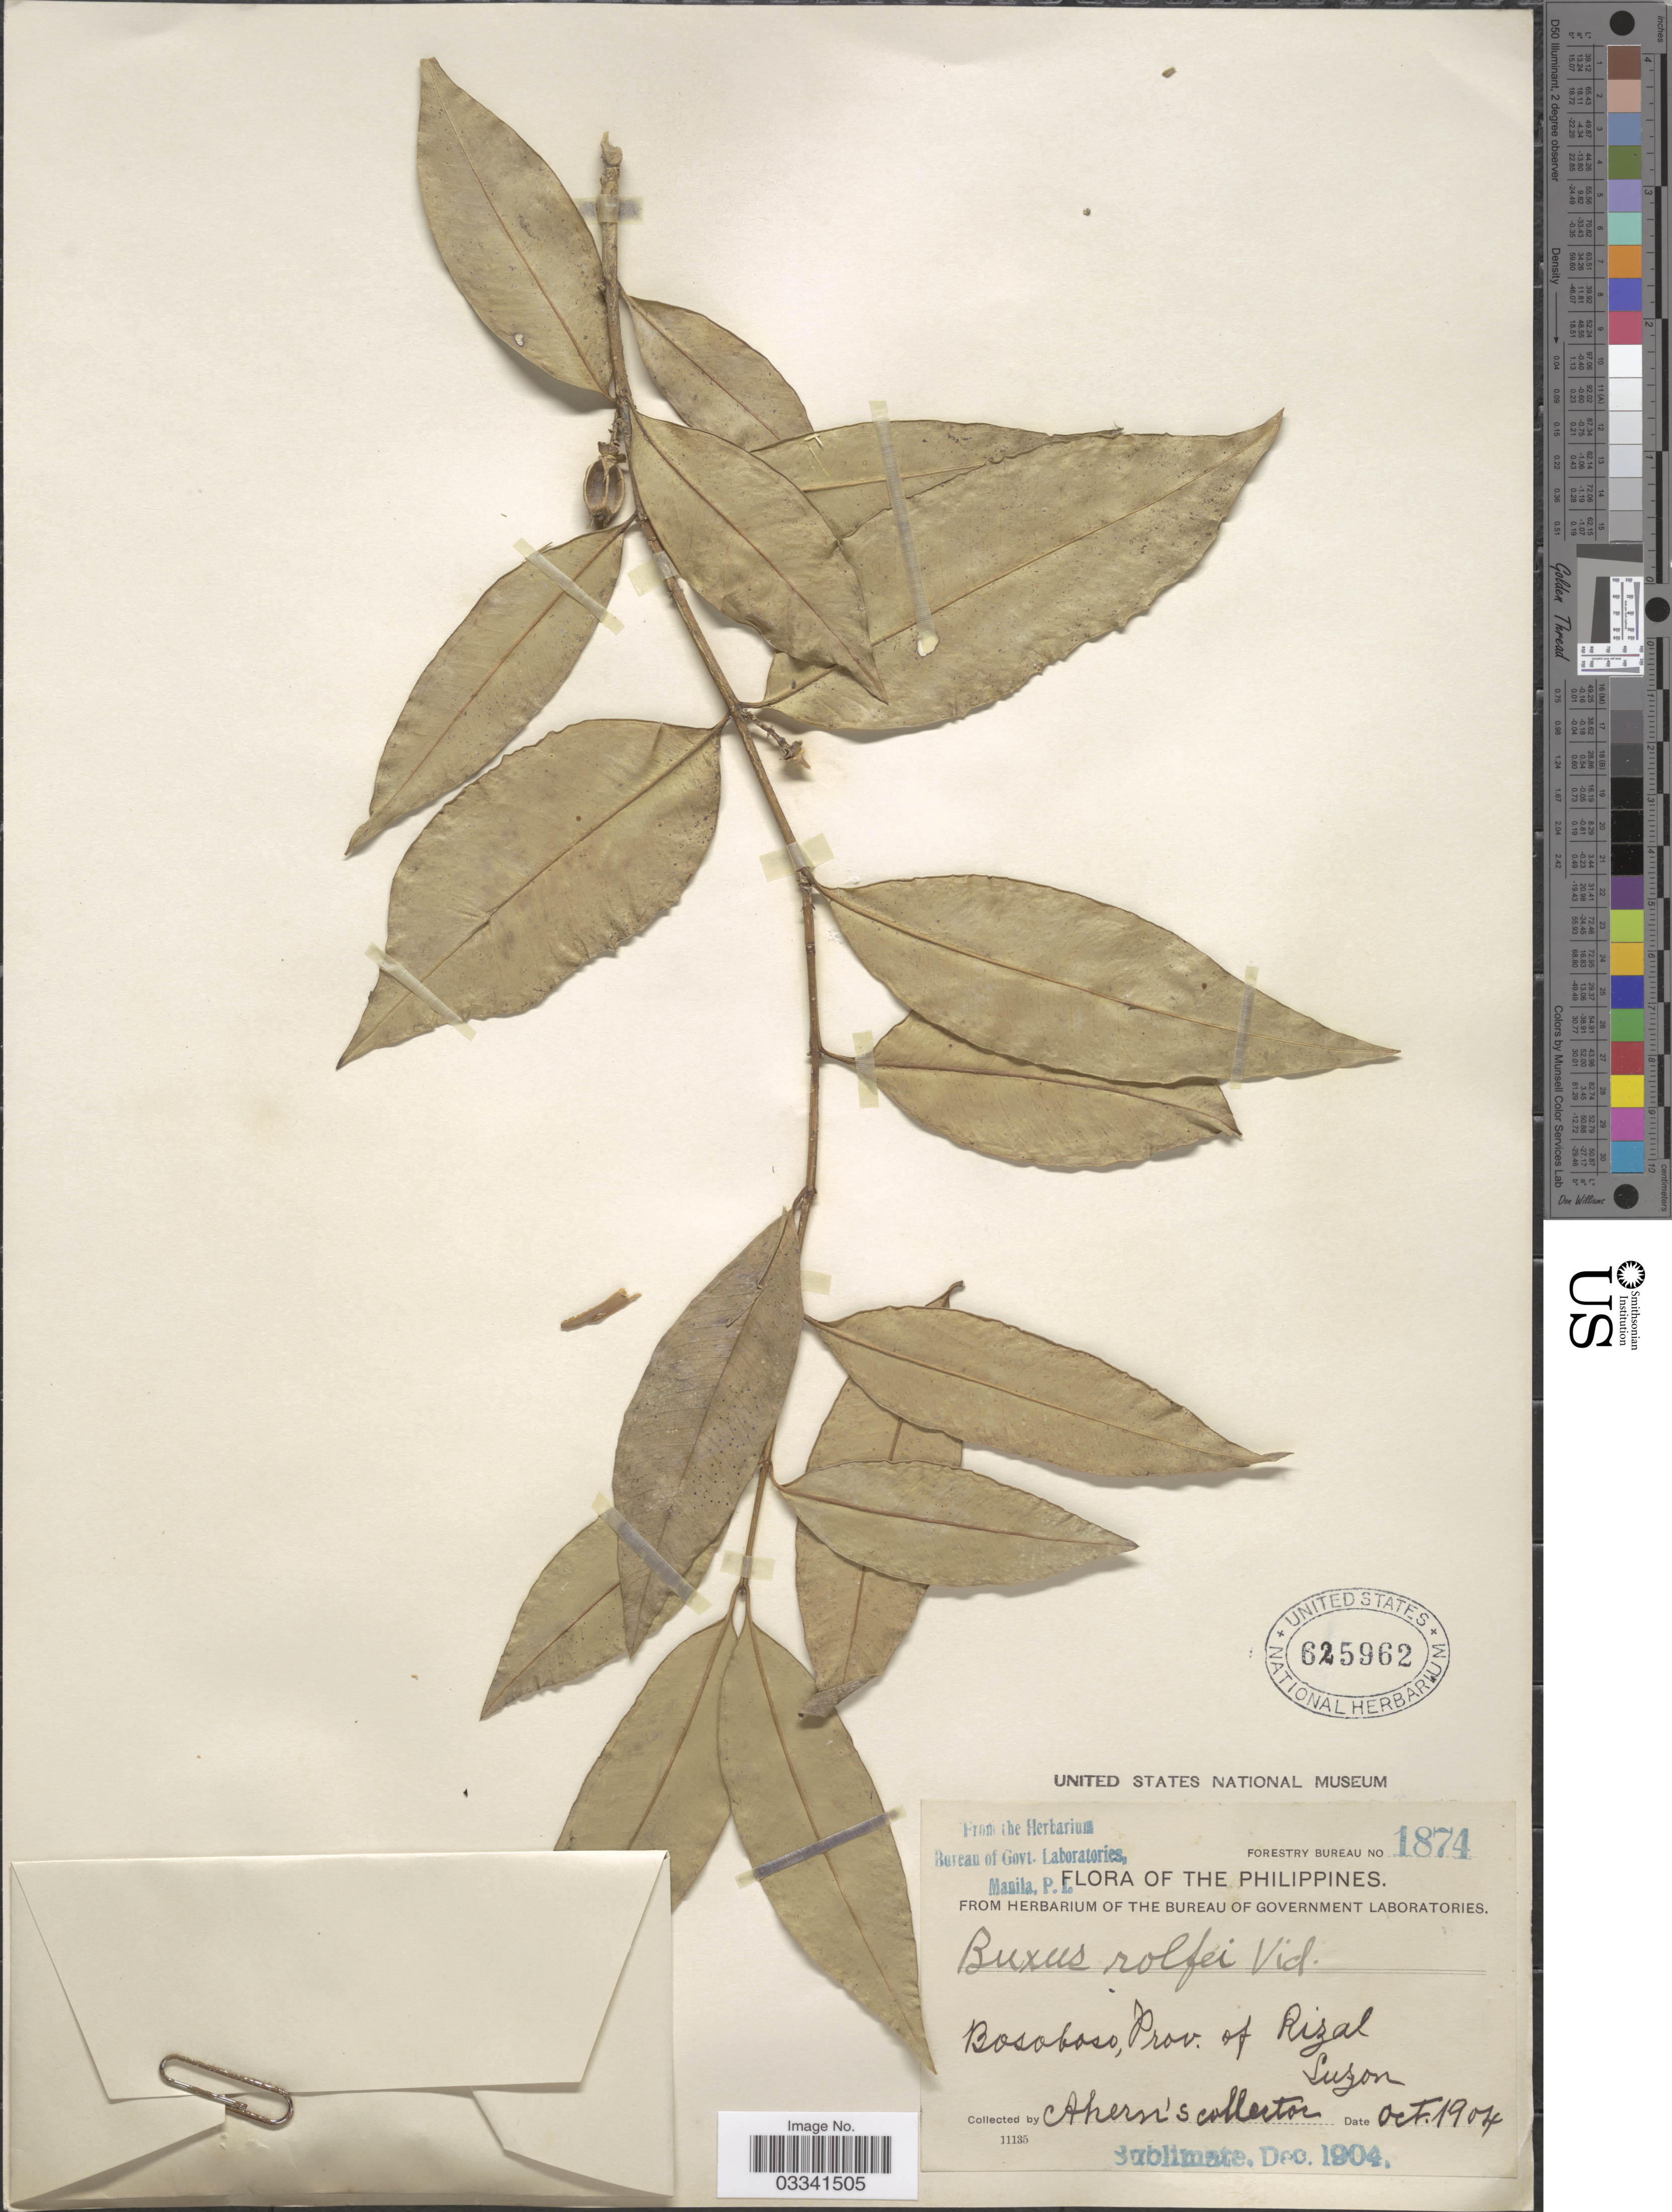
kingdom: Plantae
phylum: Tracheophyta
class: Magnoliopsida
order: Buxales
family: Buxaceae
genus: Buxus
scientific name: Buxus rolfei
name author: S. Vidal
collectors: Ahern's collector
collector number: Forestry Bureau 1874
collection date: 1904-10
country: Philippines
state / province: Calabarzon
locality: Bosoboso, Prov. of Rizal, Luzon.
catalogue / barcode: US 625962